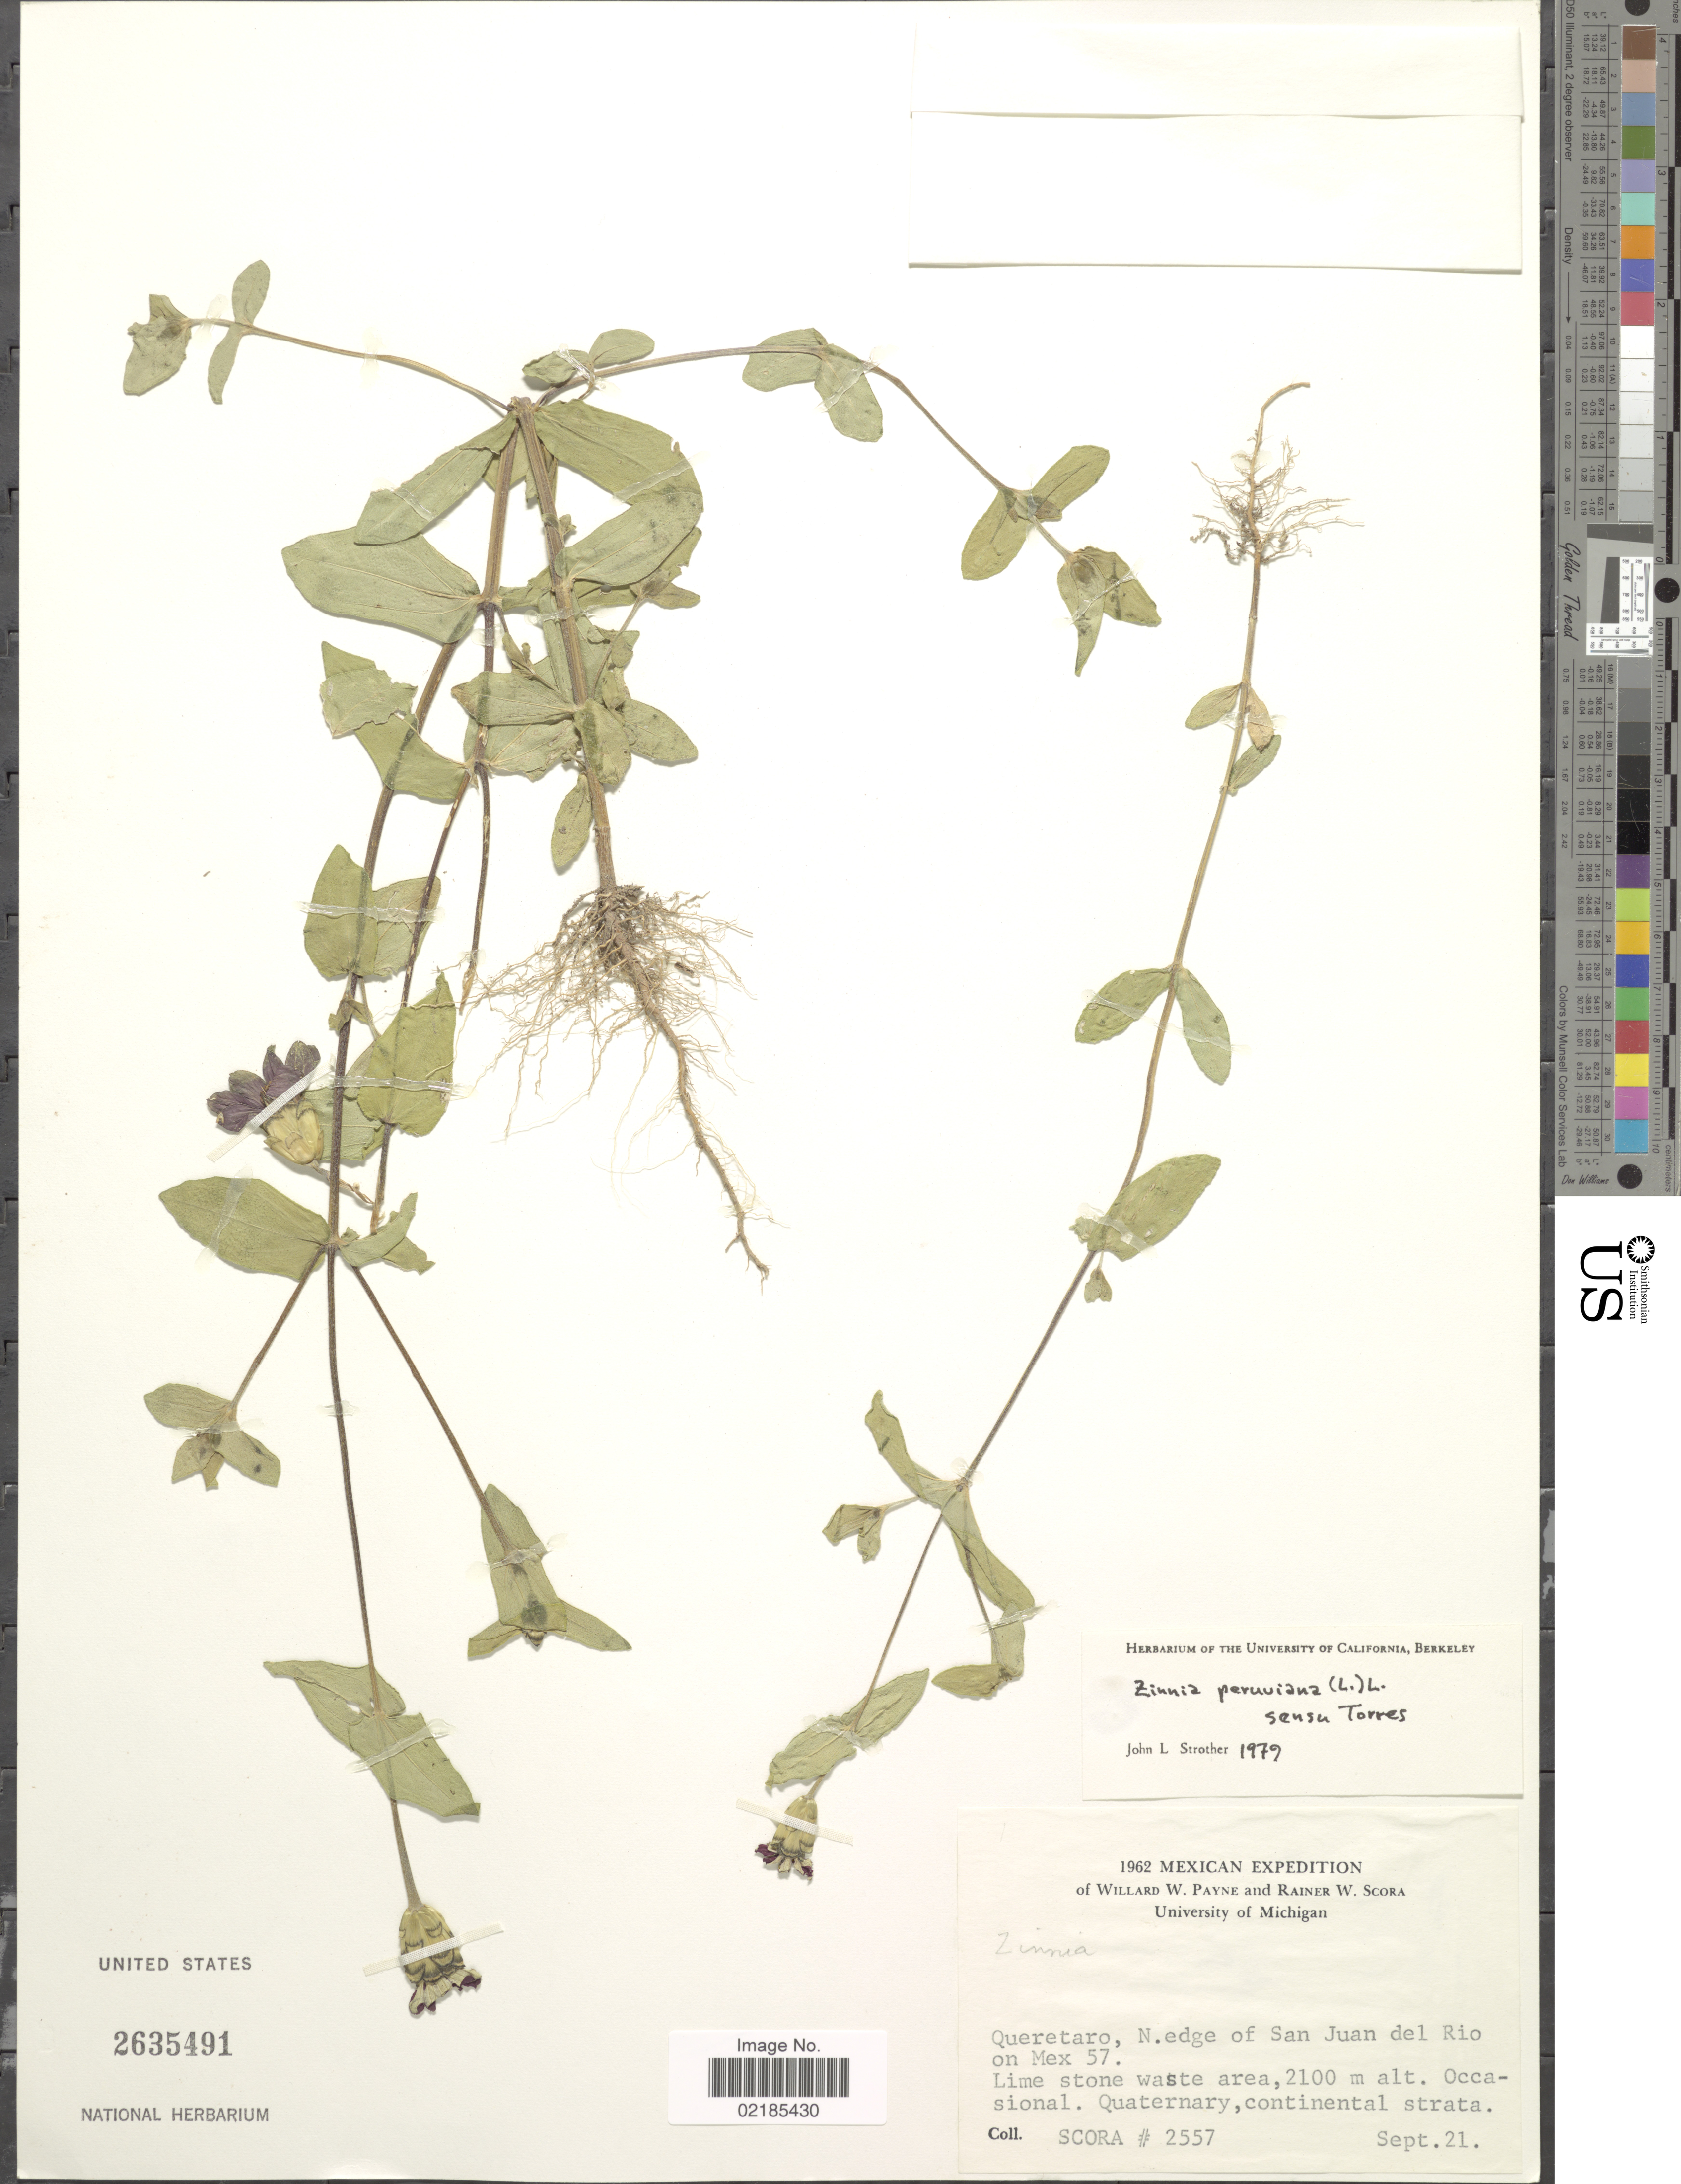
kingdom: Plantae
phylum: Tracheophyta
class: Magnoliopsida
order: Asterales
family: Asteraceae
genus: Zinnia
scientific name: Zinnia peruviana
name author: (L.) L.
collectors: R. Scora & W. Payne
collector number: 2557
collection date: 1962-09-21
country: Mexico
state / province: Querétaro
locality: N. edge of San Juan del Rio on Mex 57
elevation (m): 2100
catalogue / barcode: US 2635491